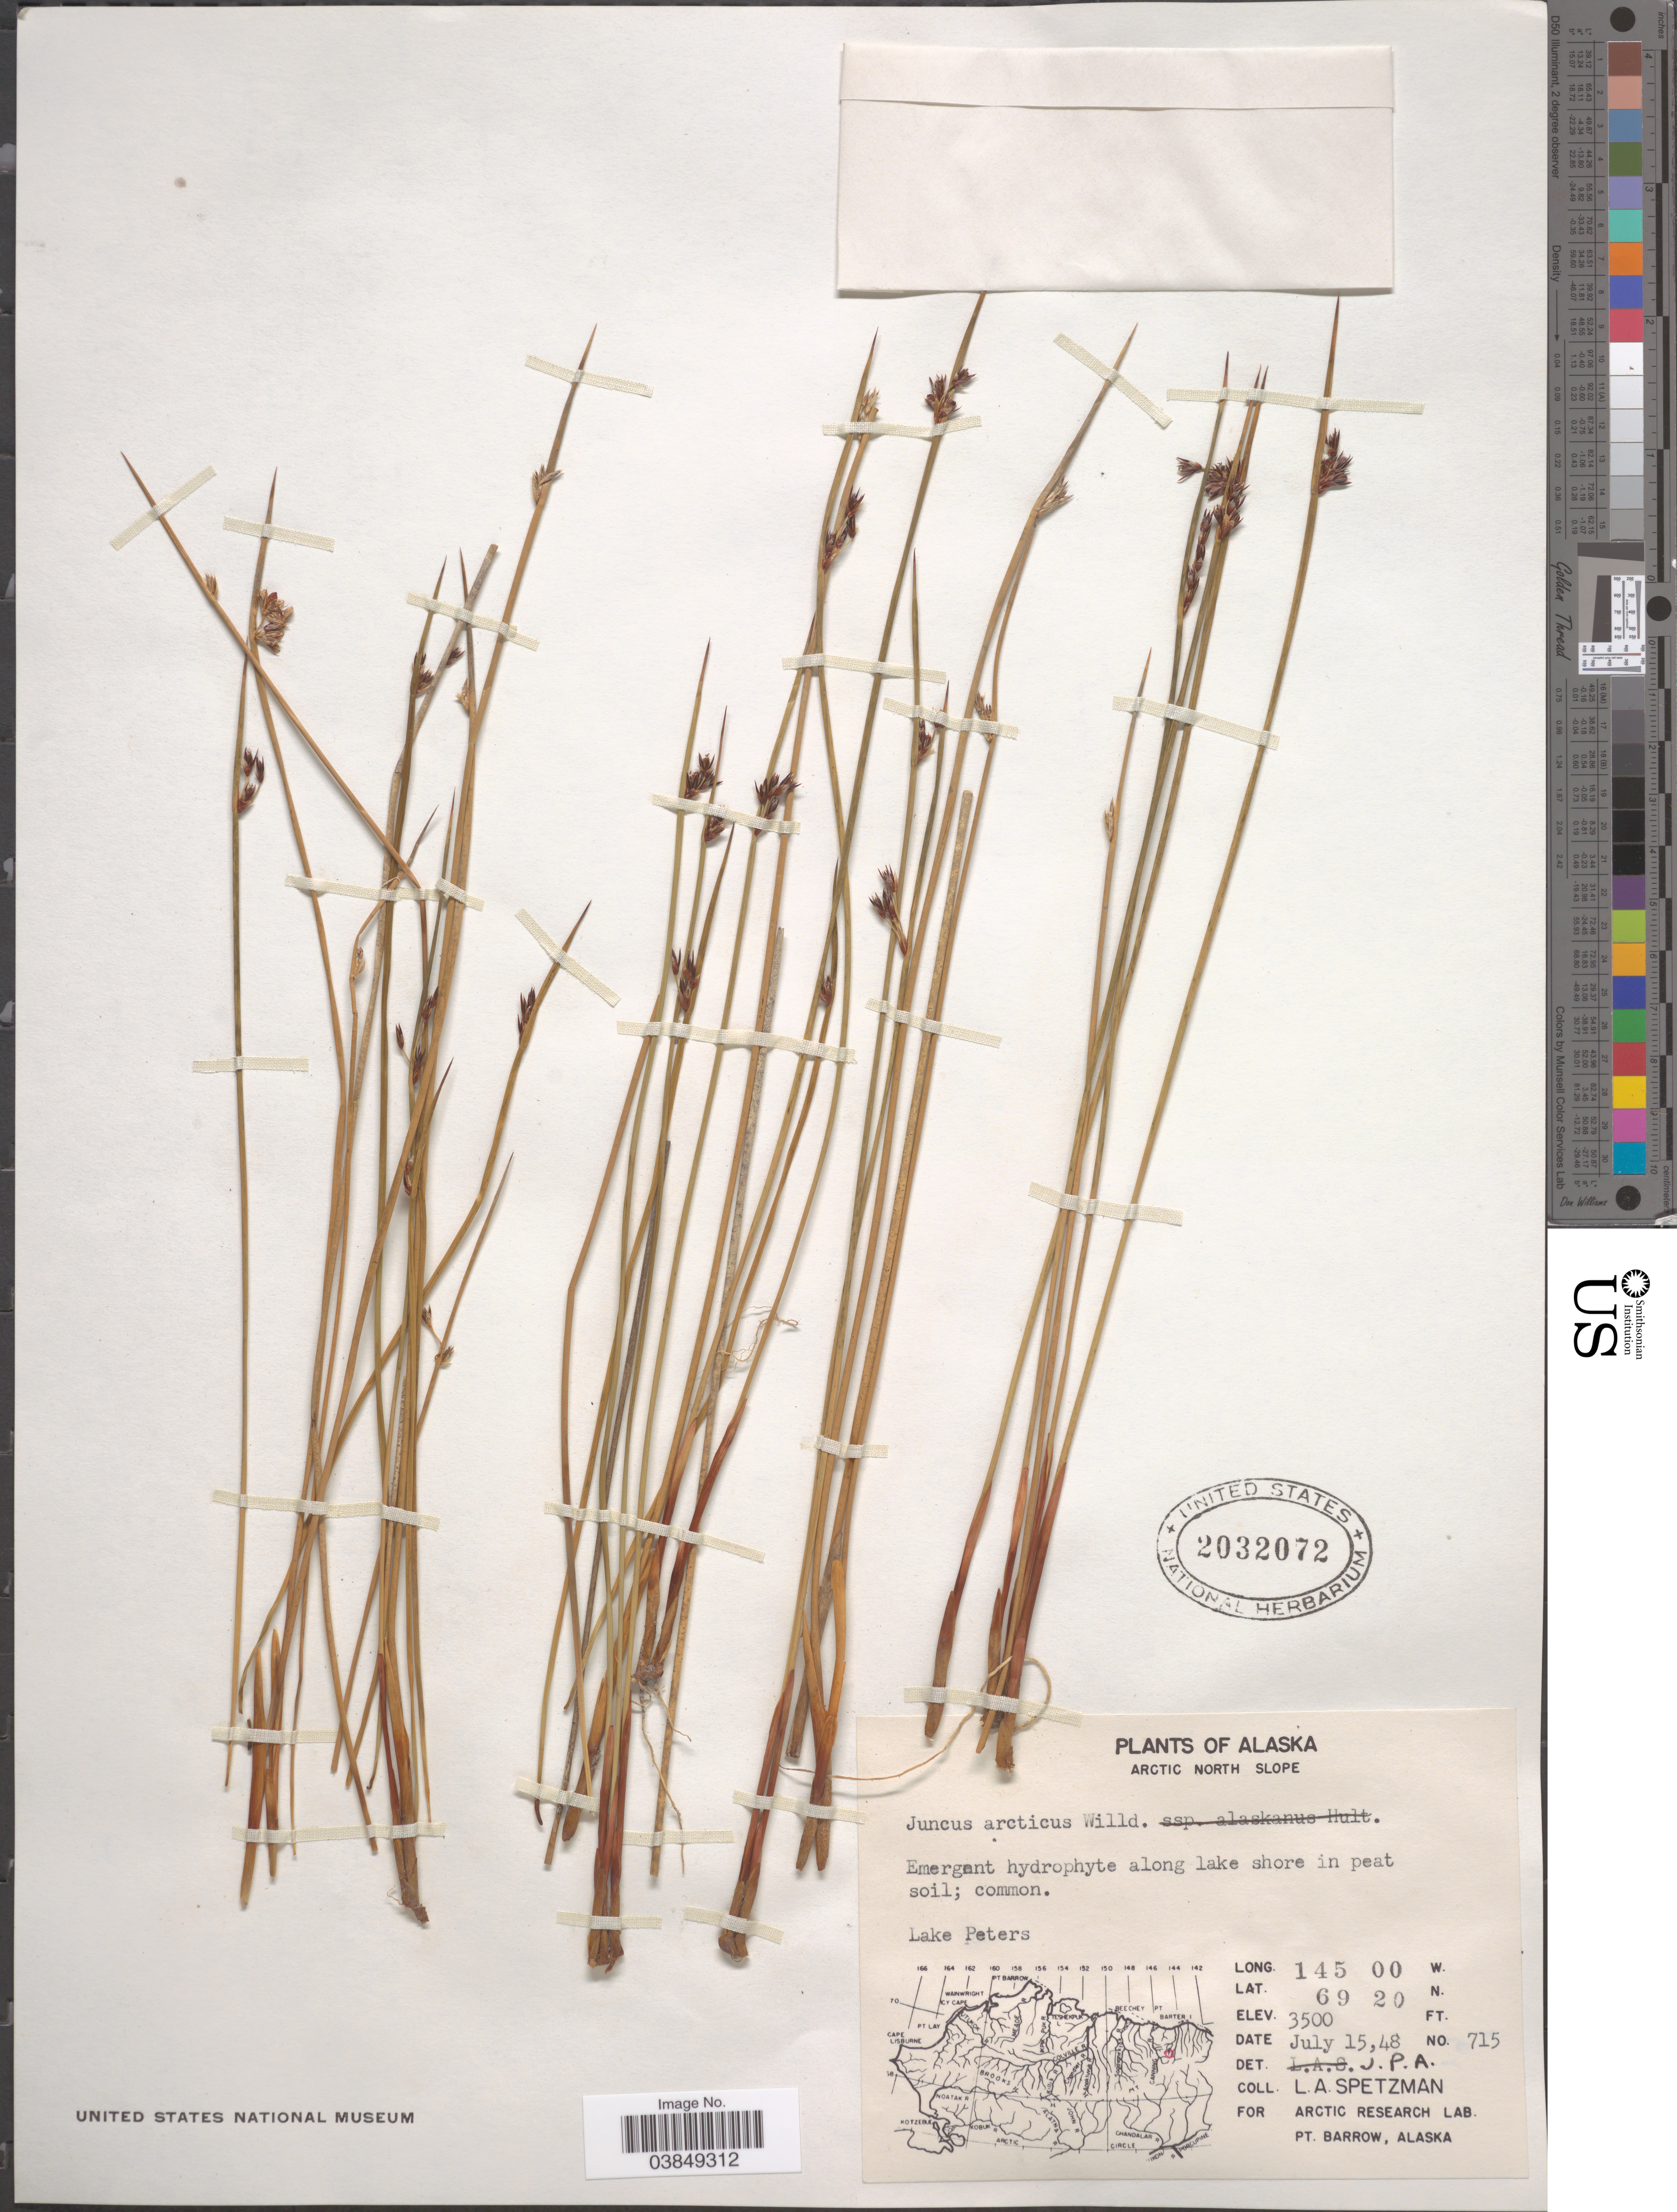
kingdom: Plantae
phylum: Tracheophyta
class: Liliopsida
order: Poales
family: Juncaceae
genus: Juncus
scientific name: Juncus arcticus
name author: Willd.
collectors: L. Spetzman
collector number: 715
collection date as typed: Transcribed d/m/y: 15/7/48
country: United States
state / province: Alaska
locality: Arctic North Slope. Along lake shore in peat soil. Lake Peters.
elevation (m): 1067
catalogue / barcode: US 2032072